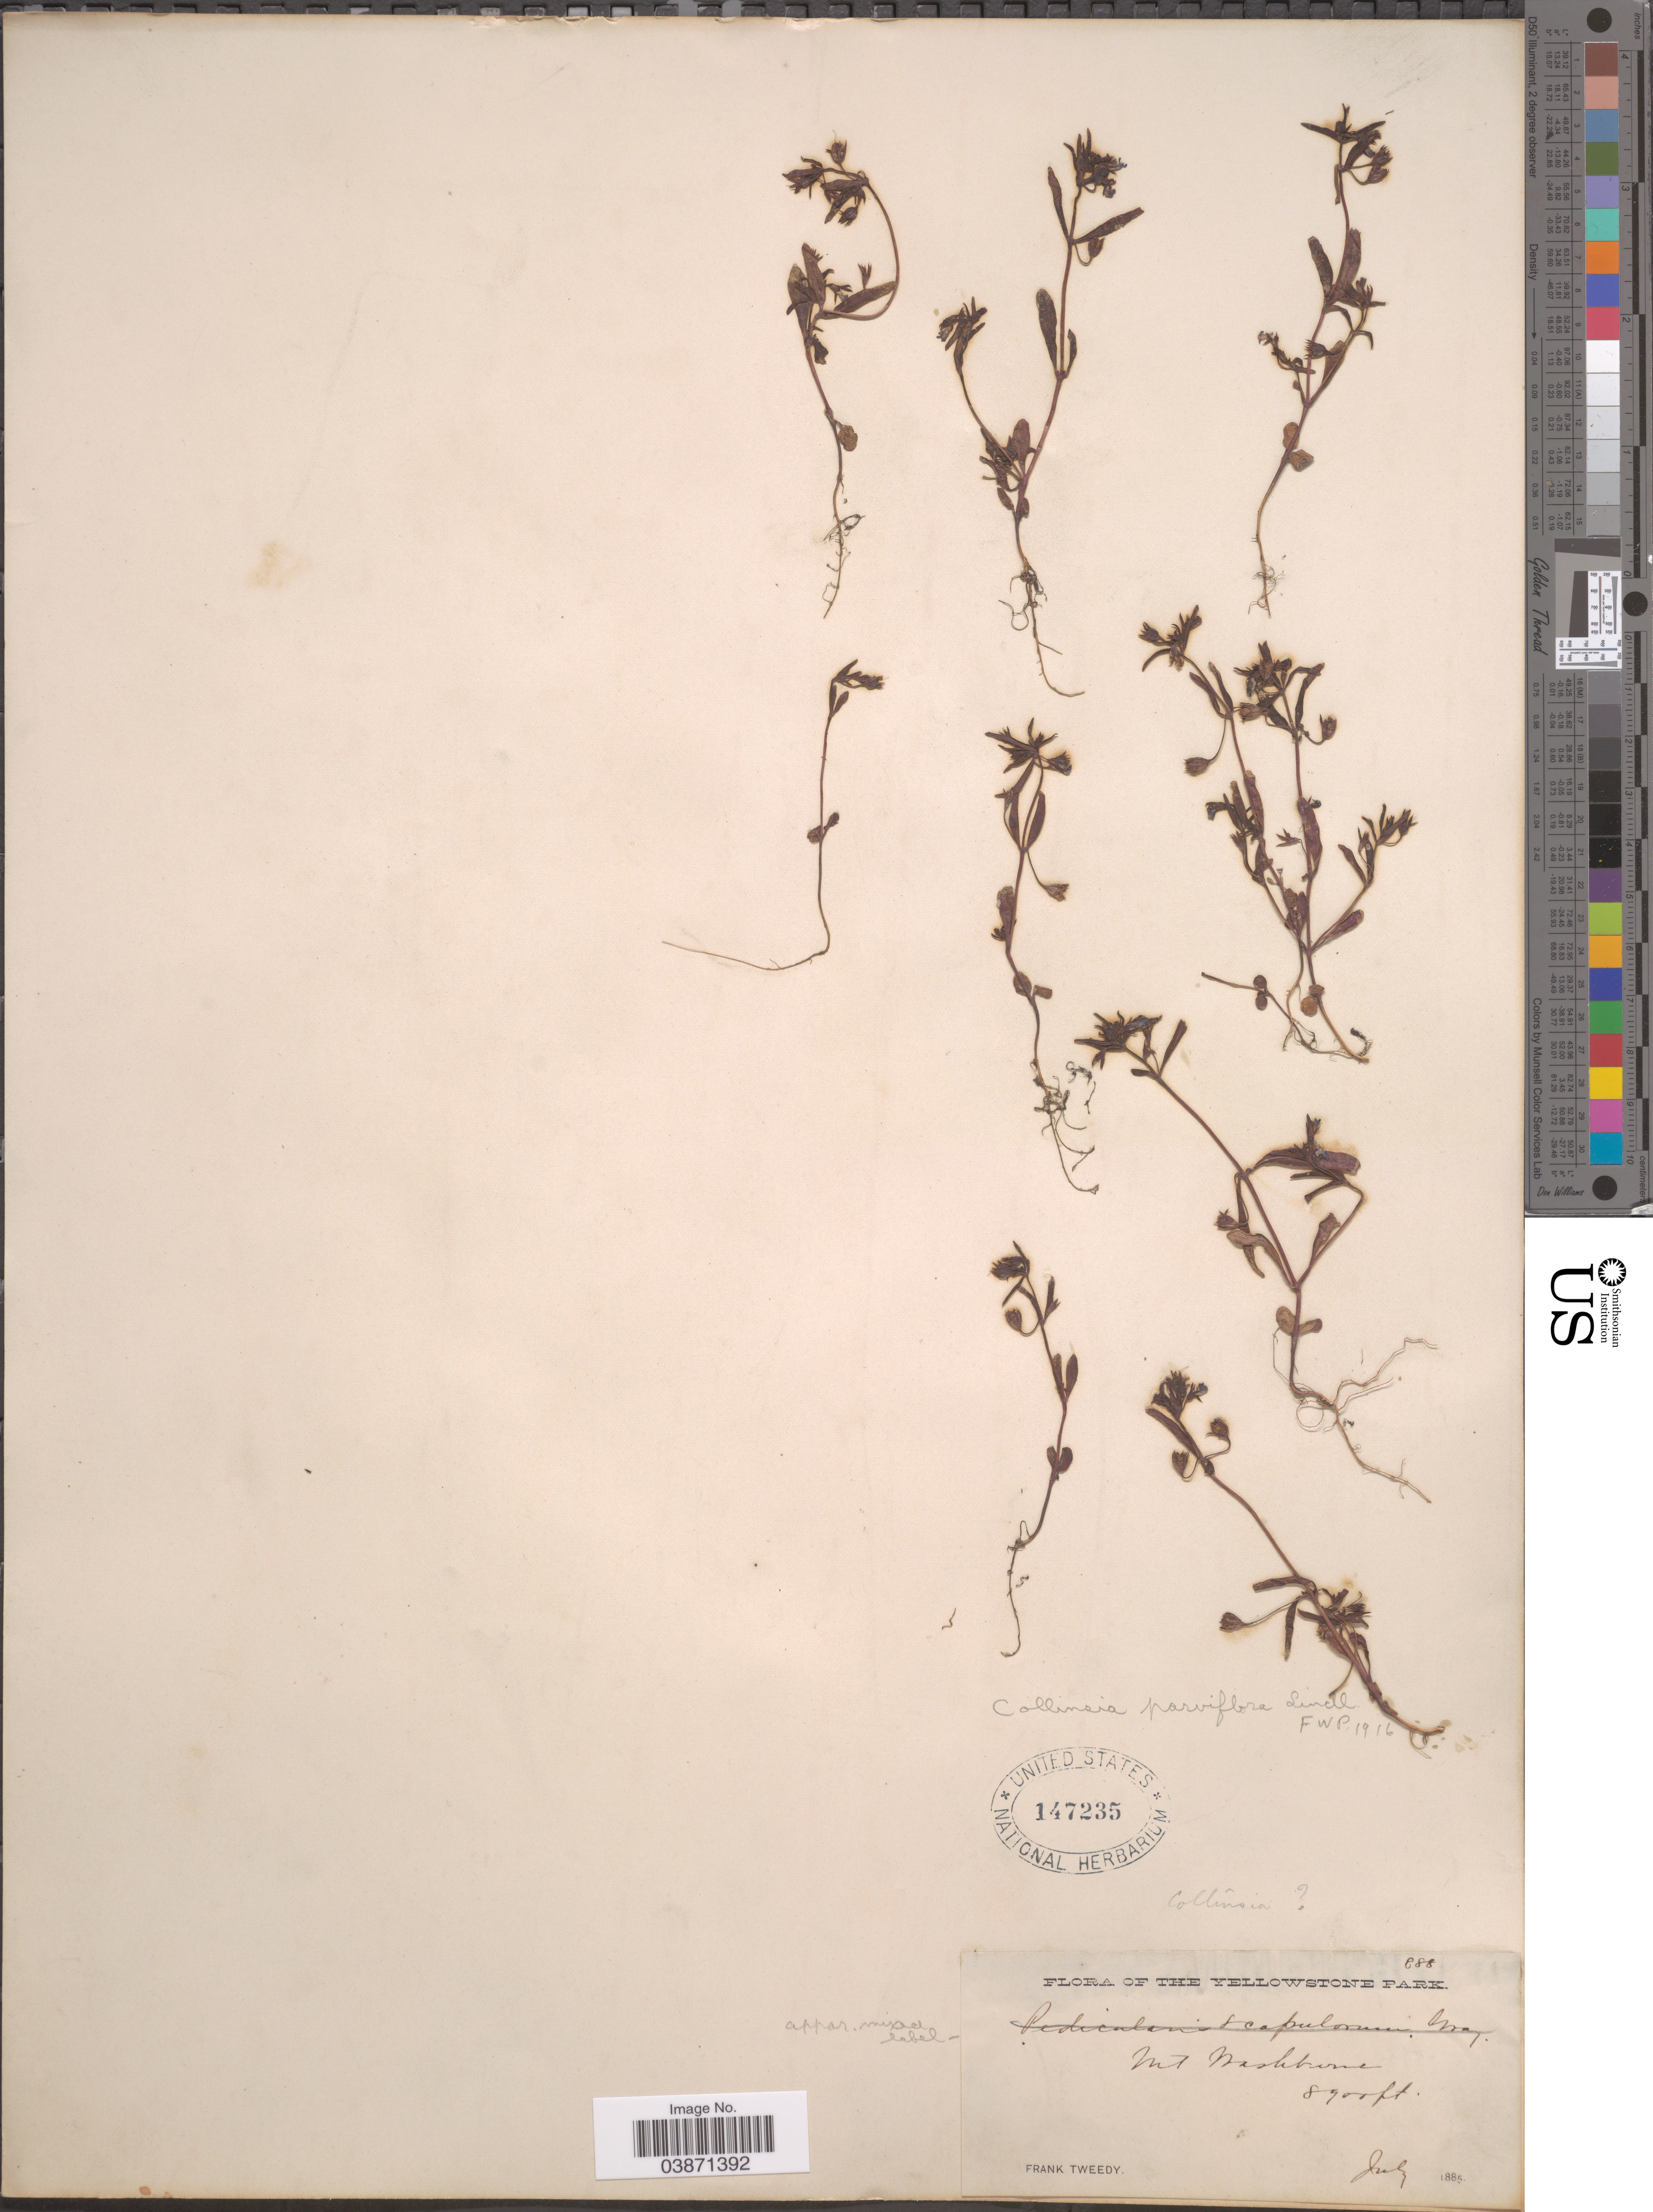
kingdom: Plantae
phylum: Tracheophyta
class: Magnoliopsida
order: Lamiales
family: Plantaginaceae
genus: Collinsia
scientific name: Collinsia parviflora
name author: Douglas ex Lindl.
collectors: F. Tweedy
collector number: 888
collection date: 1885-07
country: United States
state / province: Wyoming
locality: The Yellowstone, Mt Washburn.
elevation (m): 2713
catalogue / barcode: US 147235